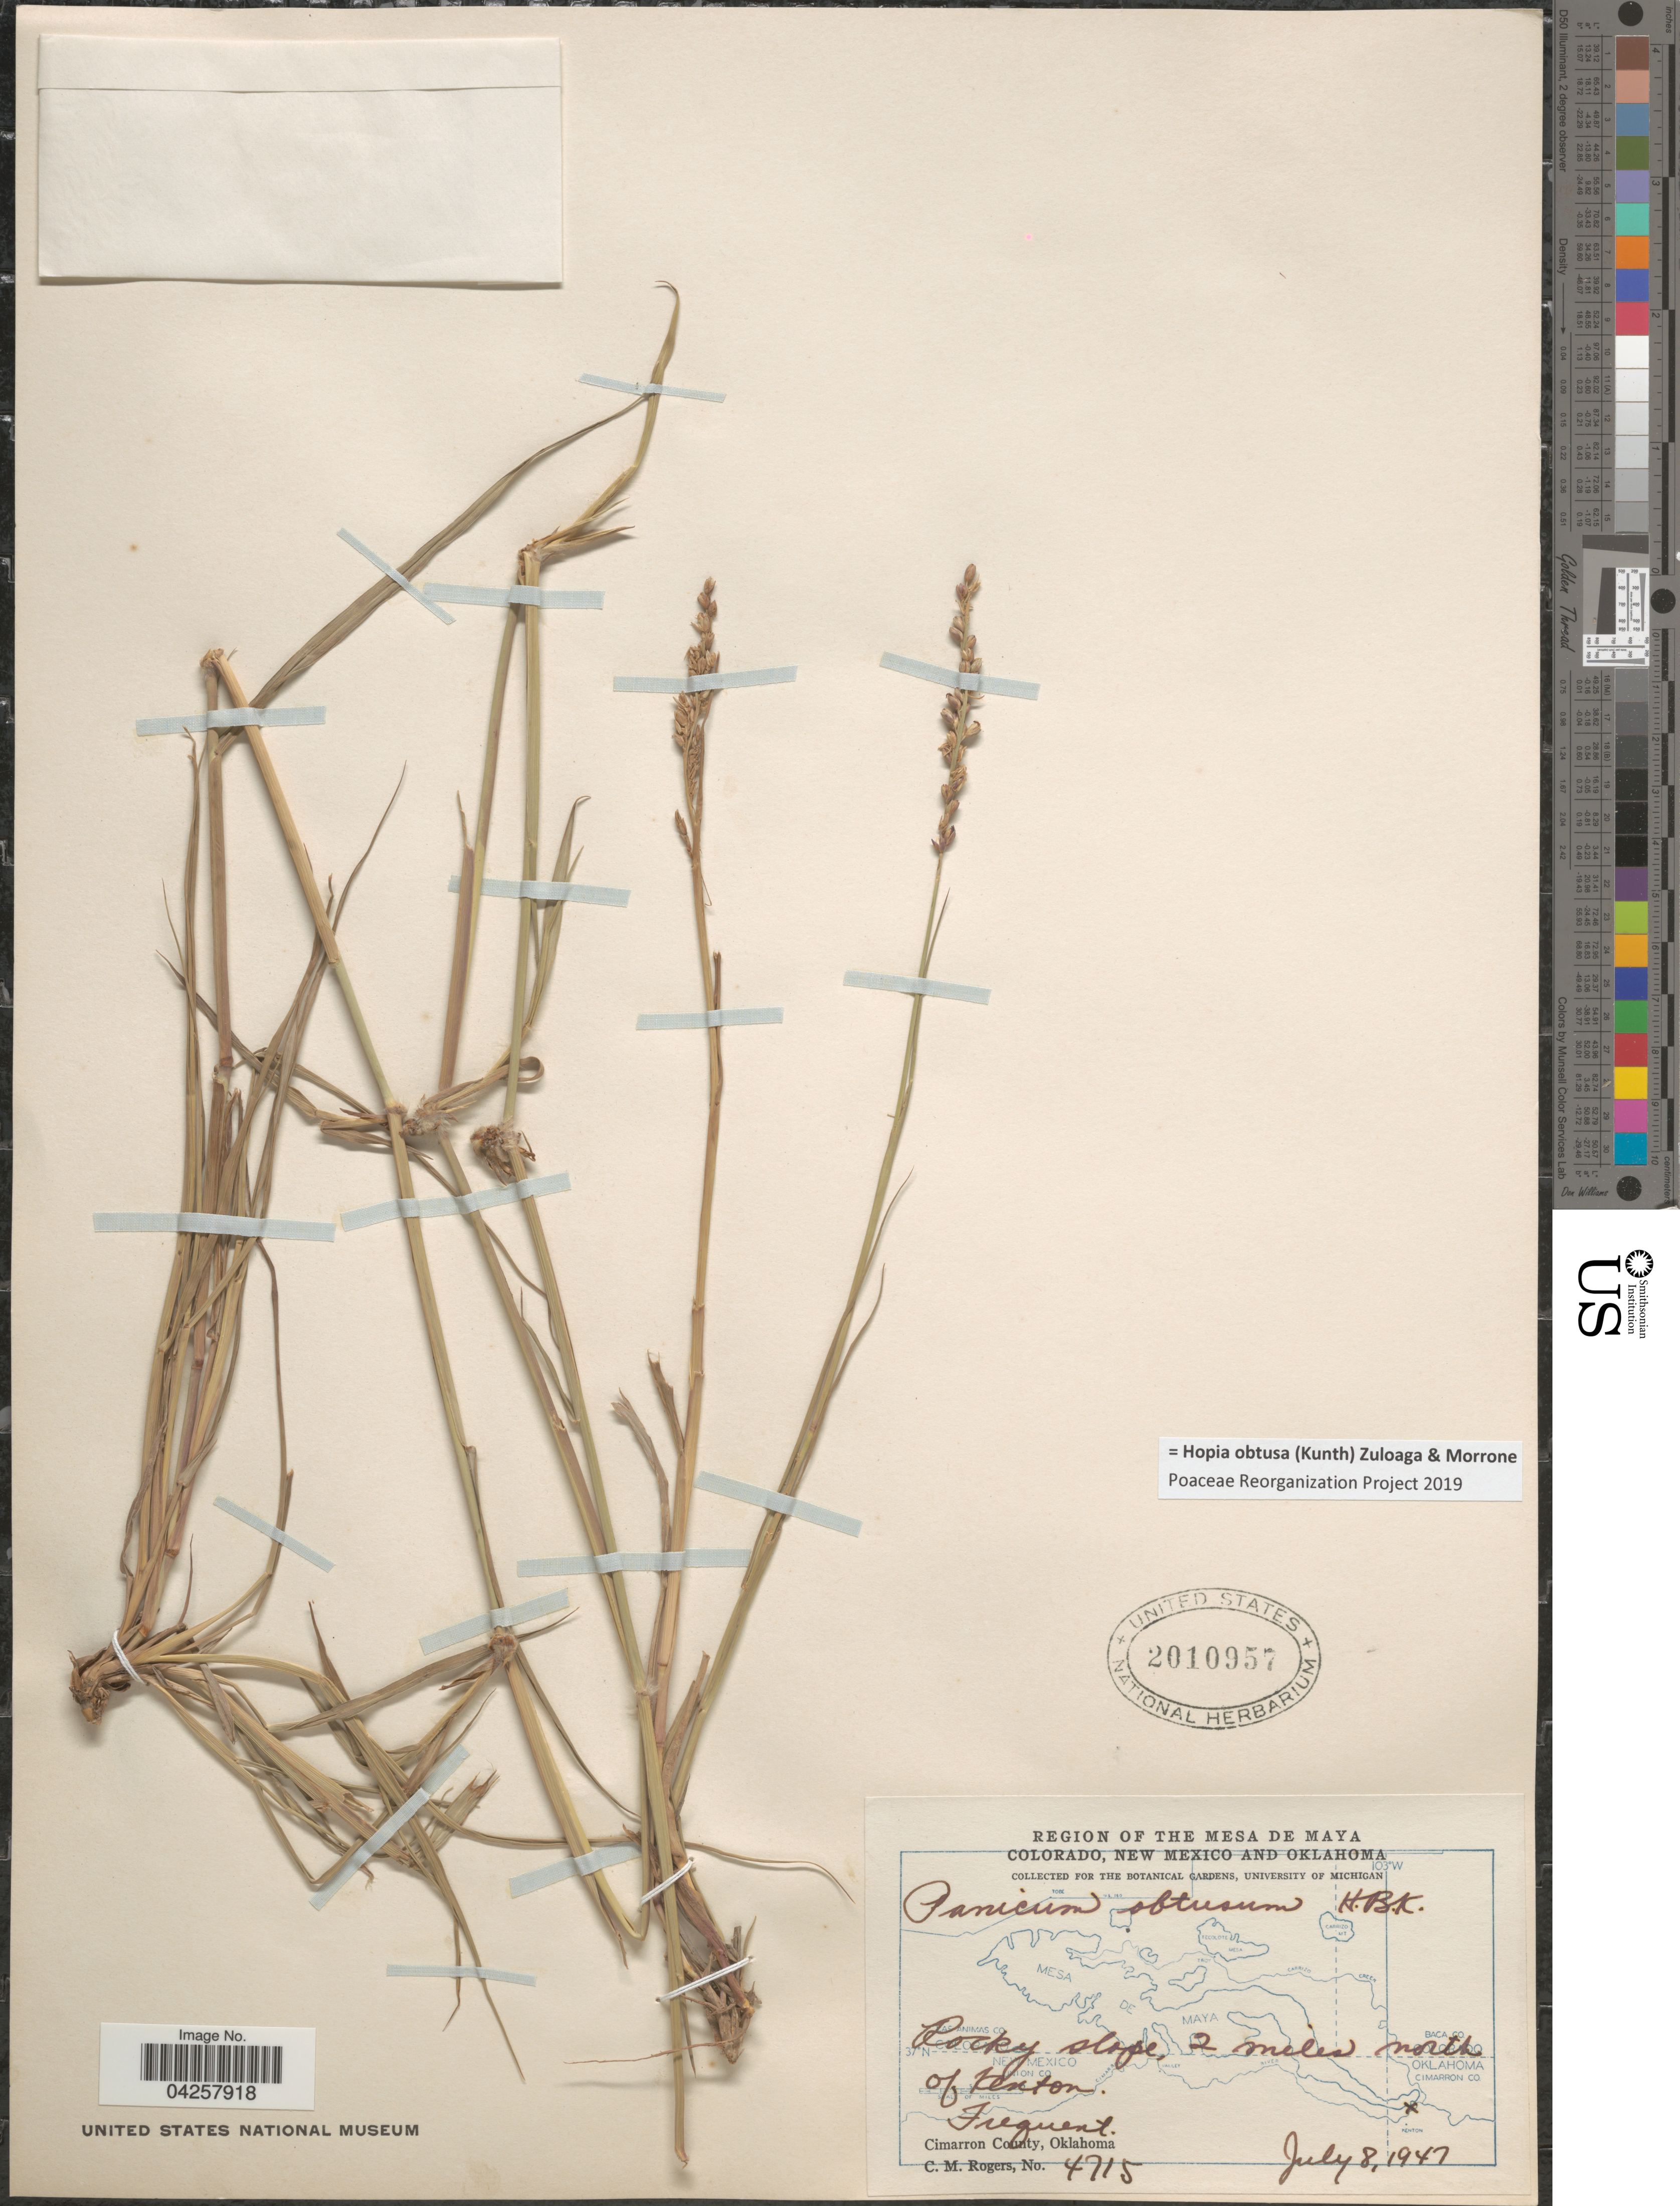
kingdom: Plantae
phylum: Tracheophyta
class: Liliopsida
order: Poales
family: Poaceae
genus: Hopia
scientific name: Hopia obtusa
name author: (Kunth) Zuloaga & Morrone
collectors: C. M. Rogers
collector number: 4715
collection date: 1947-07-08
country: United States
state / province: Oklahoma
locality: Region of the Mesa de Maya. 2 miles north of Kenton. Cimarron County.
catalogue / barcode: US 2010957